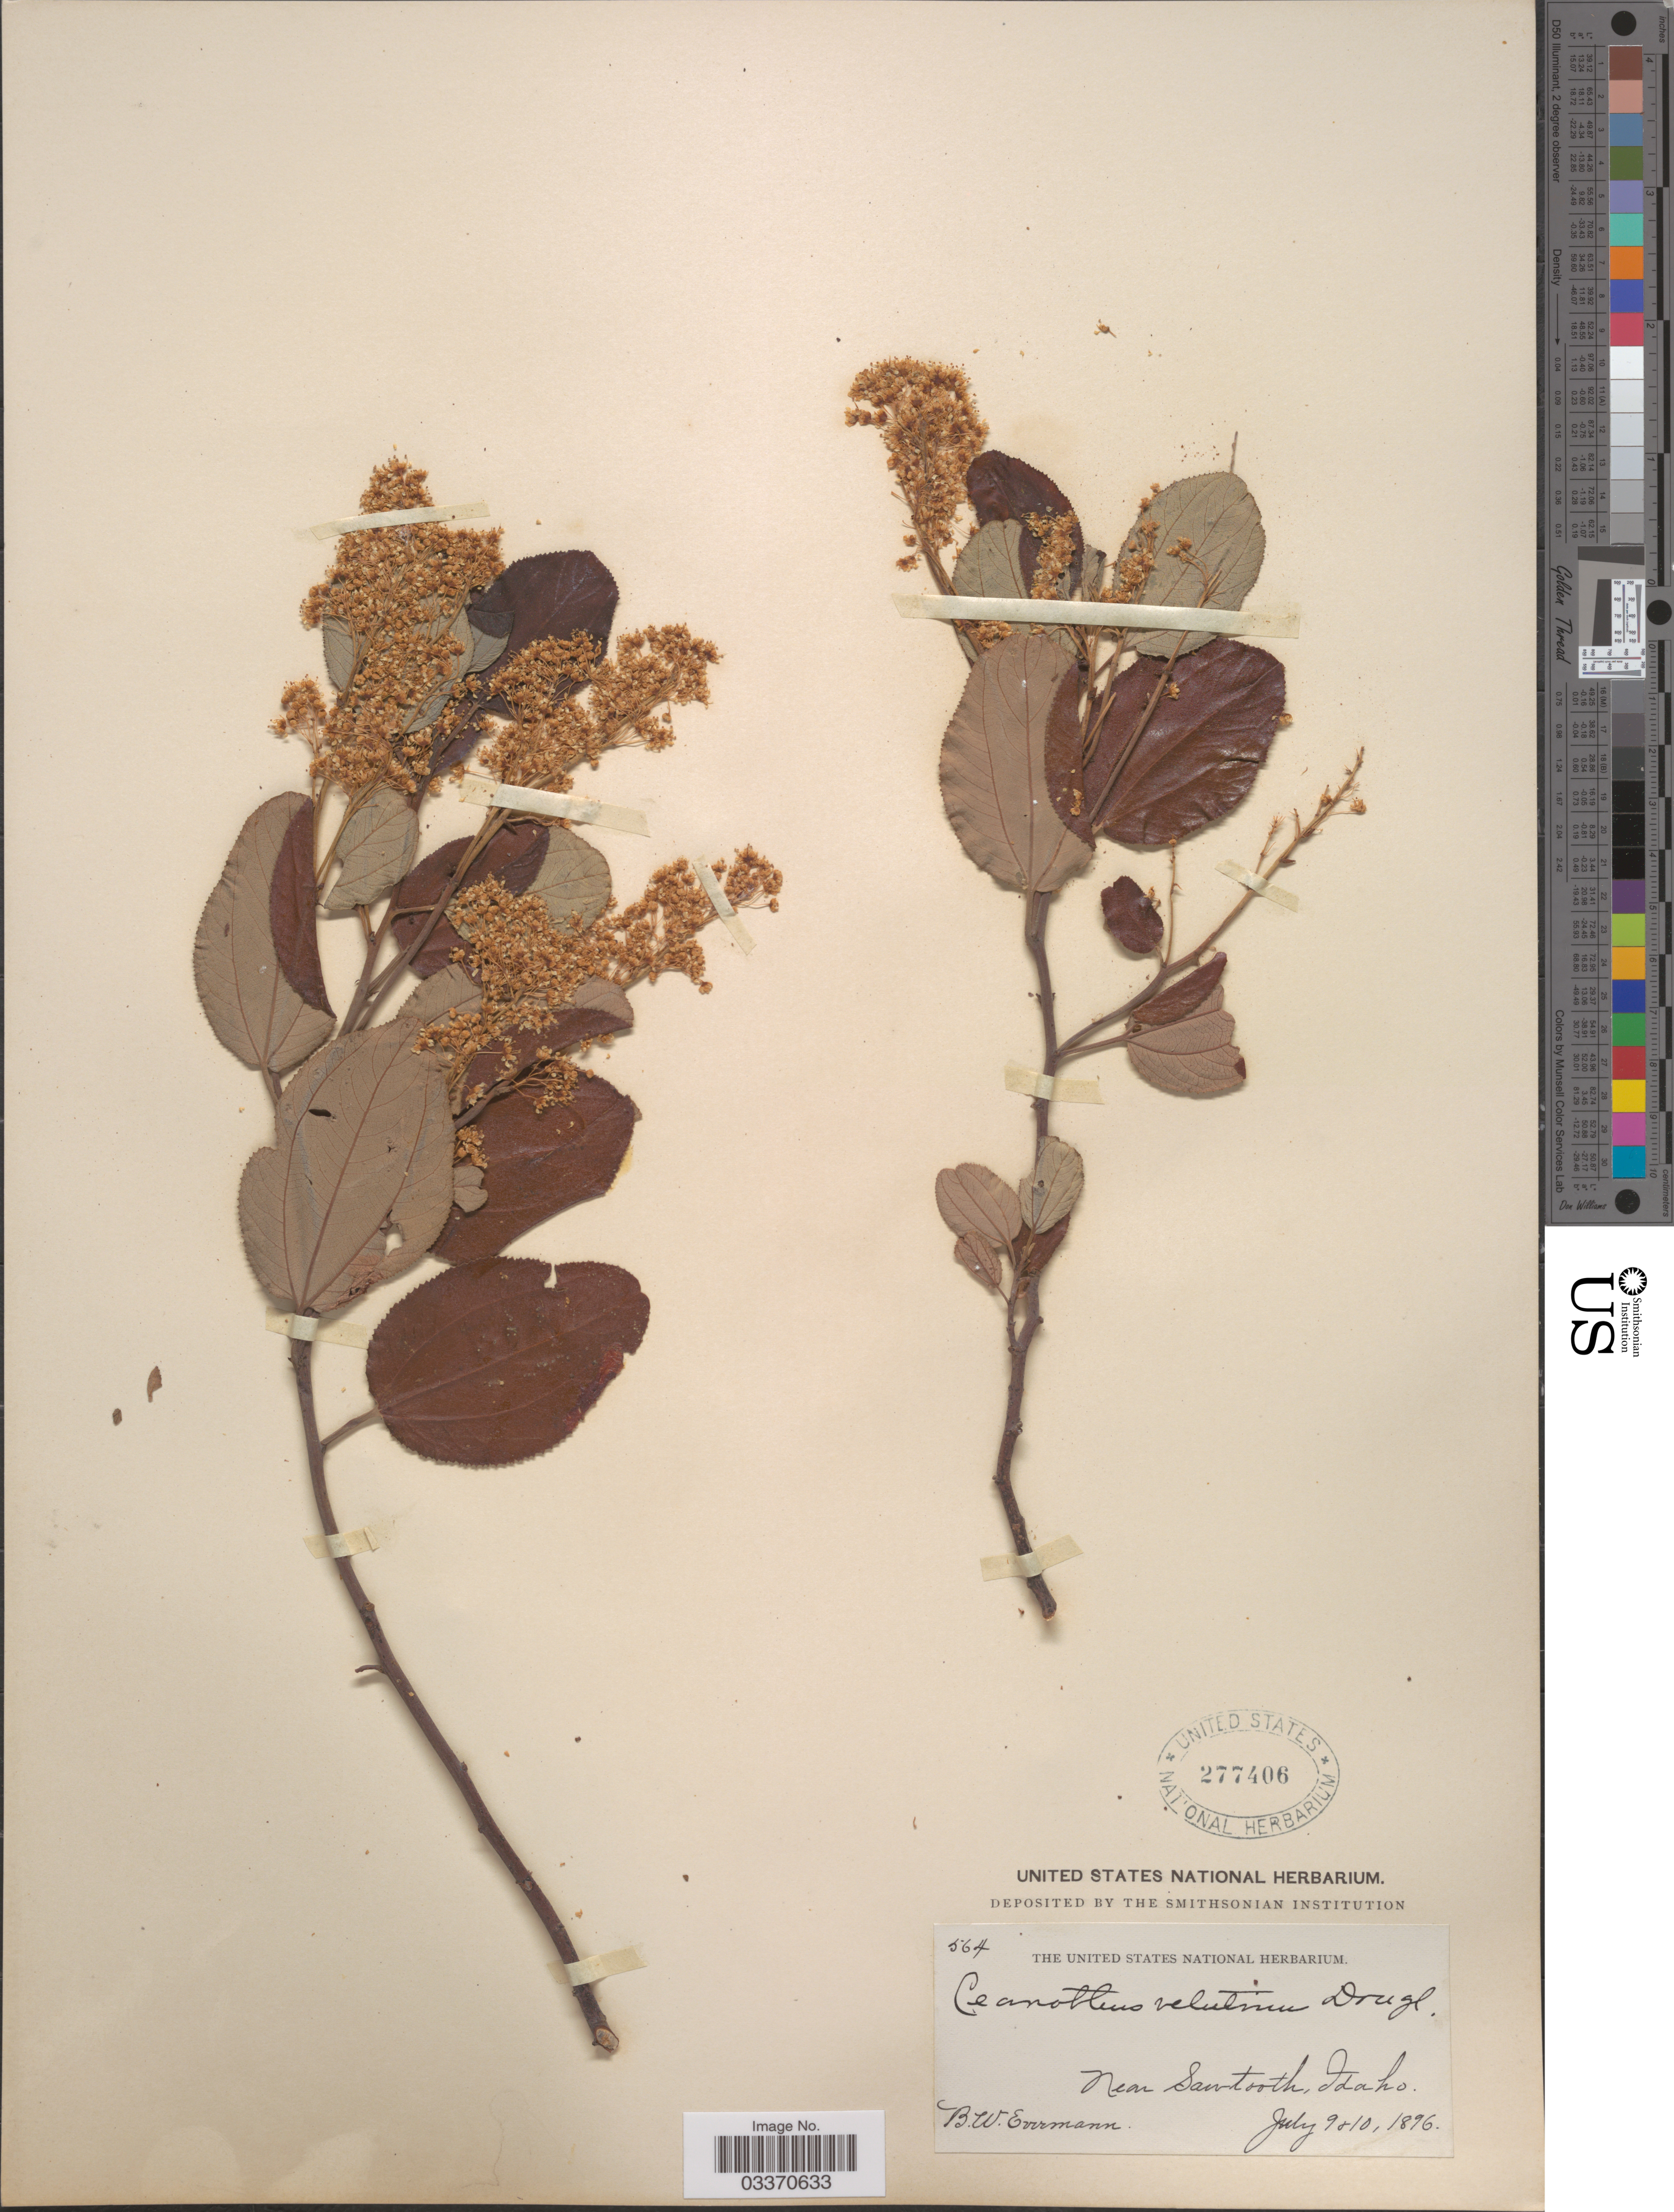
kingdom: Plantae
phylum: Tracheophyta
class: Magnoliopsida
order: Rosales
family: Rhamnaceae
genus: Ceanothus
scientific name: Ceanothus velutinus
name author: Douglas ex Hook.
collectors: B. W. Evermann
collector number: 564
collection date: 1896-07-09/1896-07-10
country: United States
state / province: Idaho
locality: Near Sawtooth, Idaho.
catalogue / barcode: US 277406